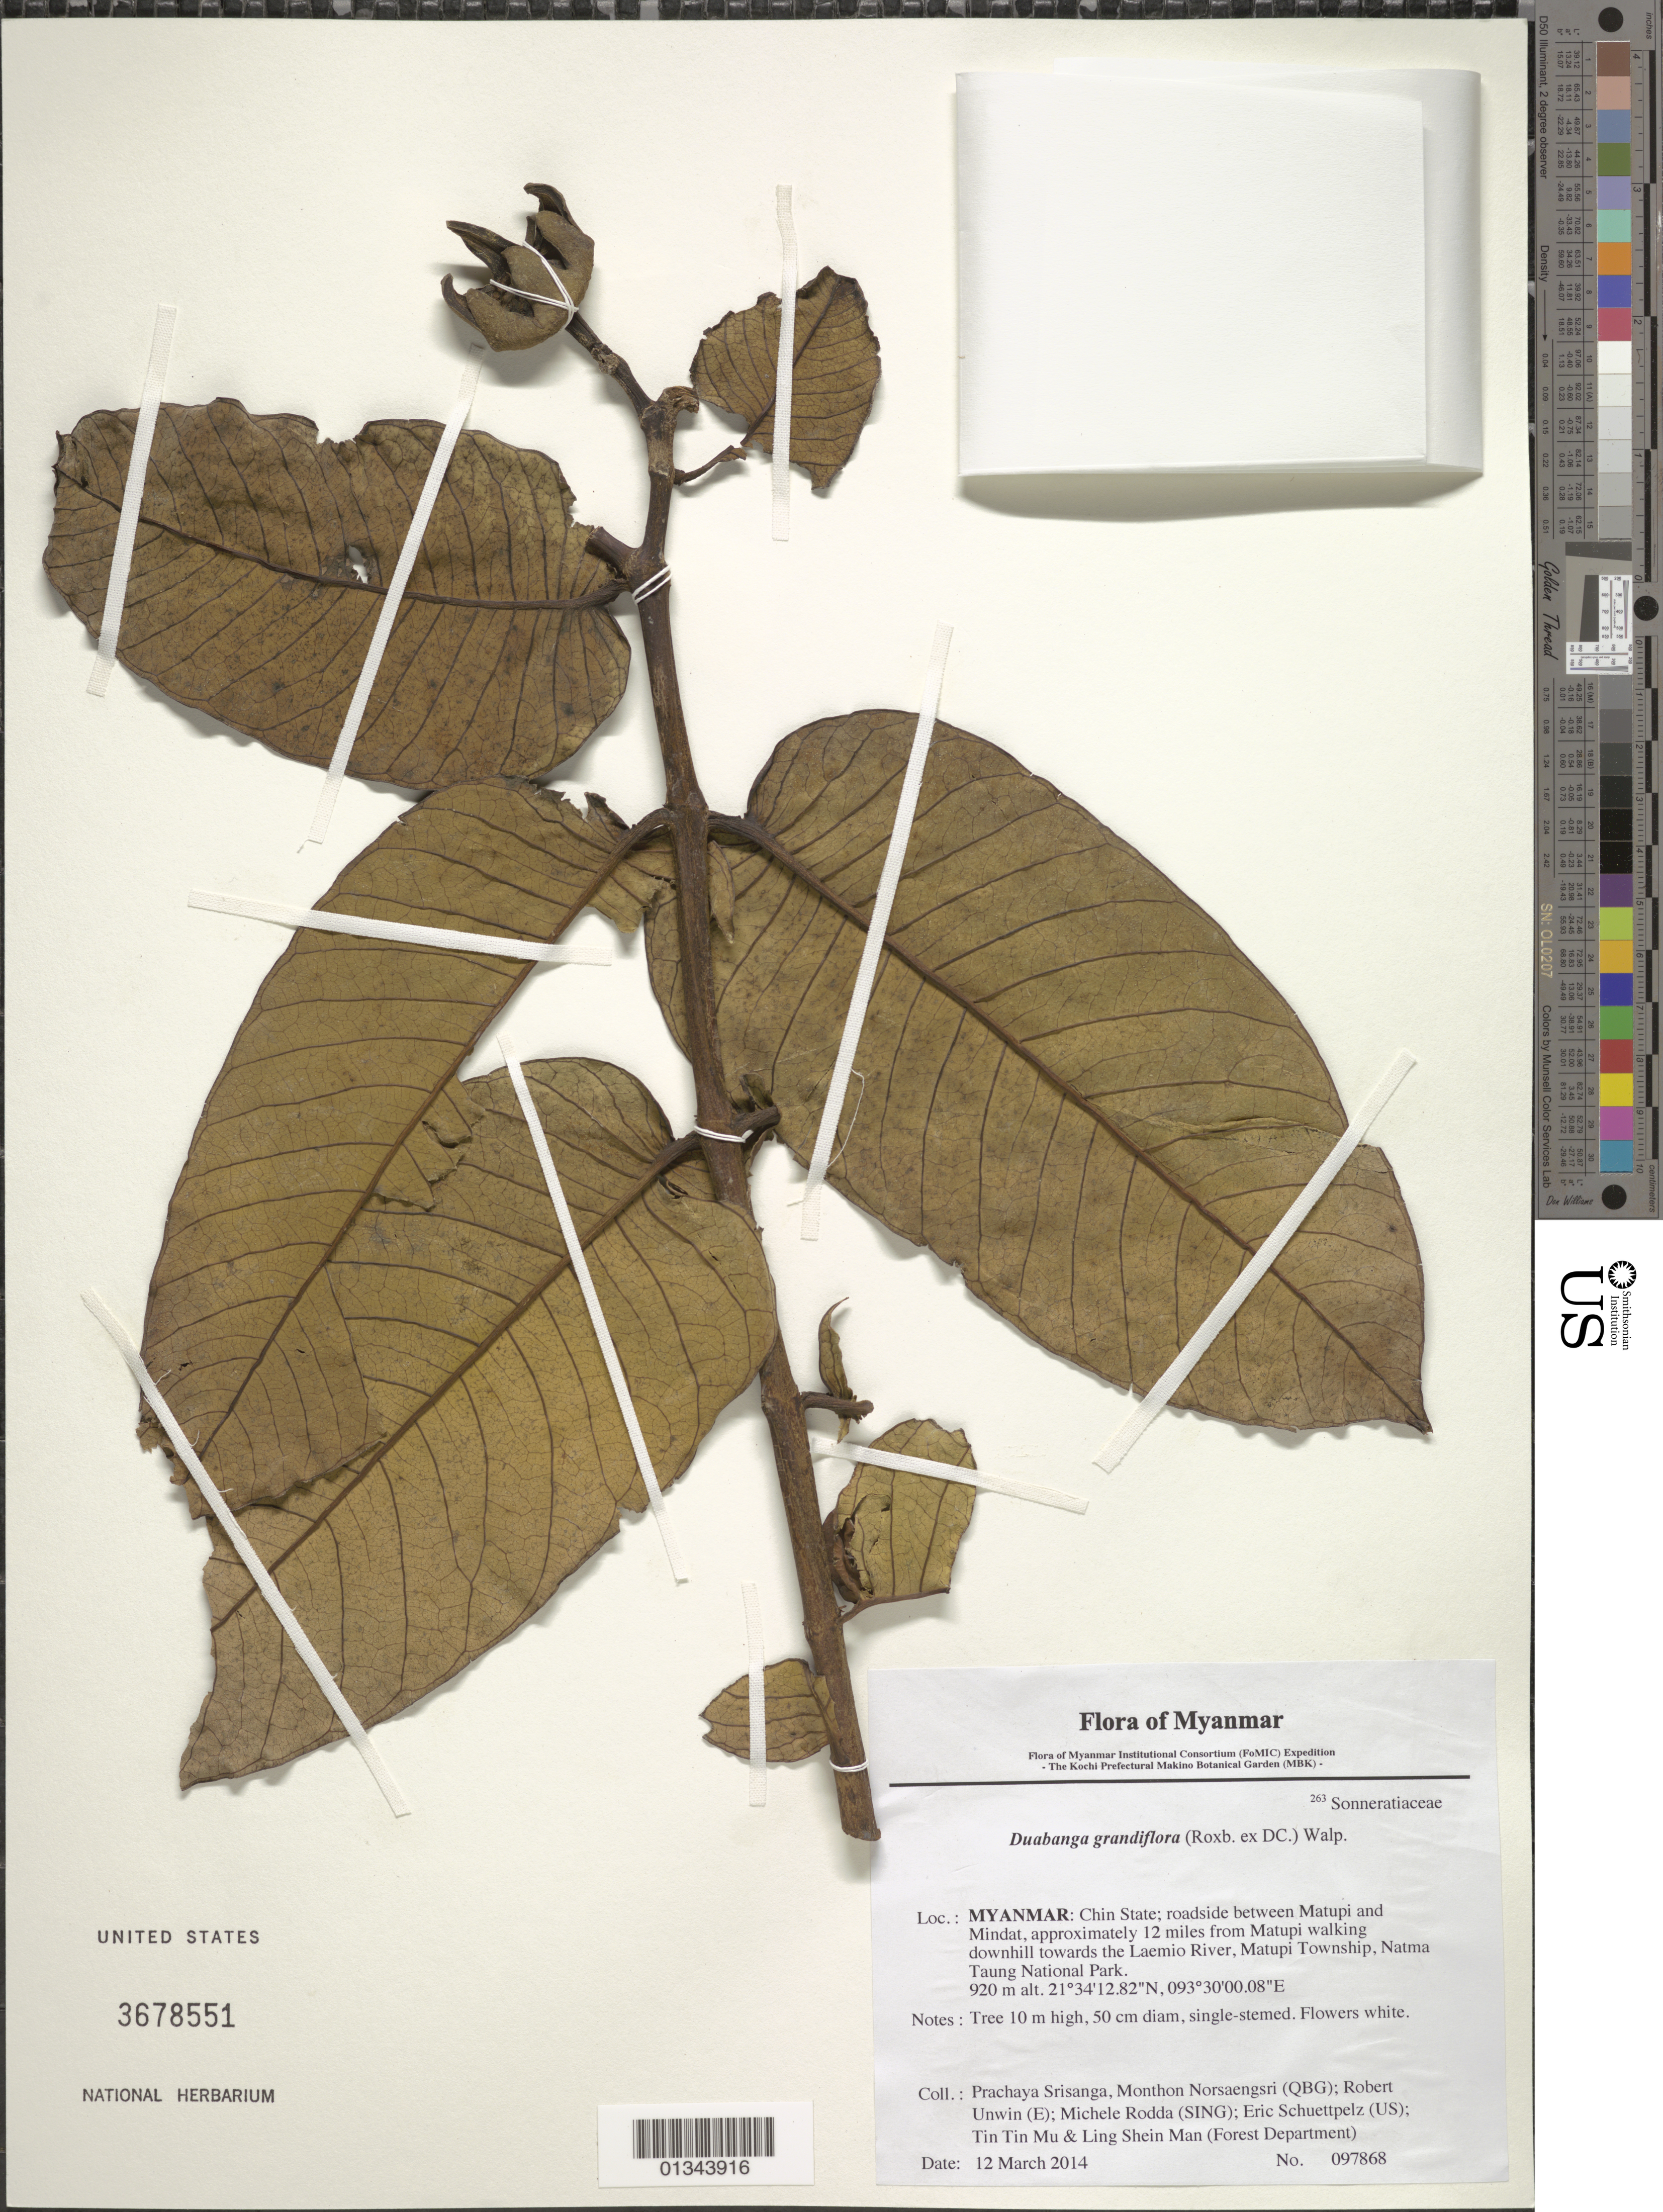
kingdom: Plantae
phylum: Tracheophyta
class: Magnoliopsida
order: Myrtales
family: Lythraceae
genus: Duabanga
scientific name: Duabanga grandiflora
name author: (Roxb. ex DC.) Walp.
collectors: P. Srisanga, M. Norsaengsri, R. Unwin, M. Rodda, E. Schuettpelz, Tin Tin Mu & Ling Shein Man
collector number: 97868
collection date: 2014-03-12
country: Myanmar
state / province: Chin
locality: Roadside between Matupi and Mindat, approximately 12 miles from Matupi walking downhill towards the Laemio River, Matupi Township, Natma Taung National Park.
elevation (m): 920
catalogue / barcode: US 3678551